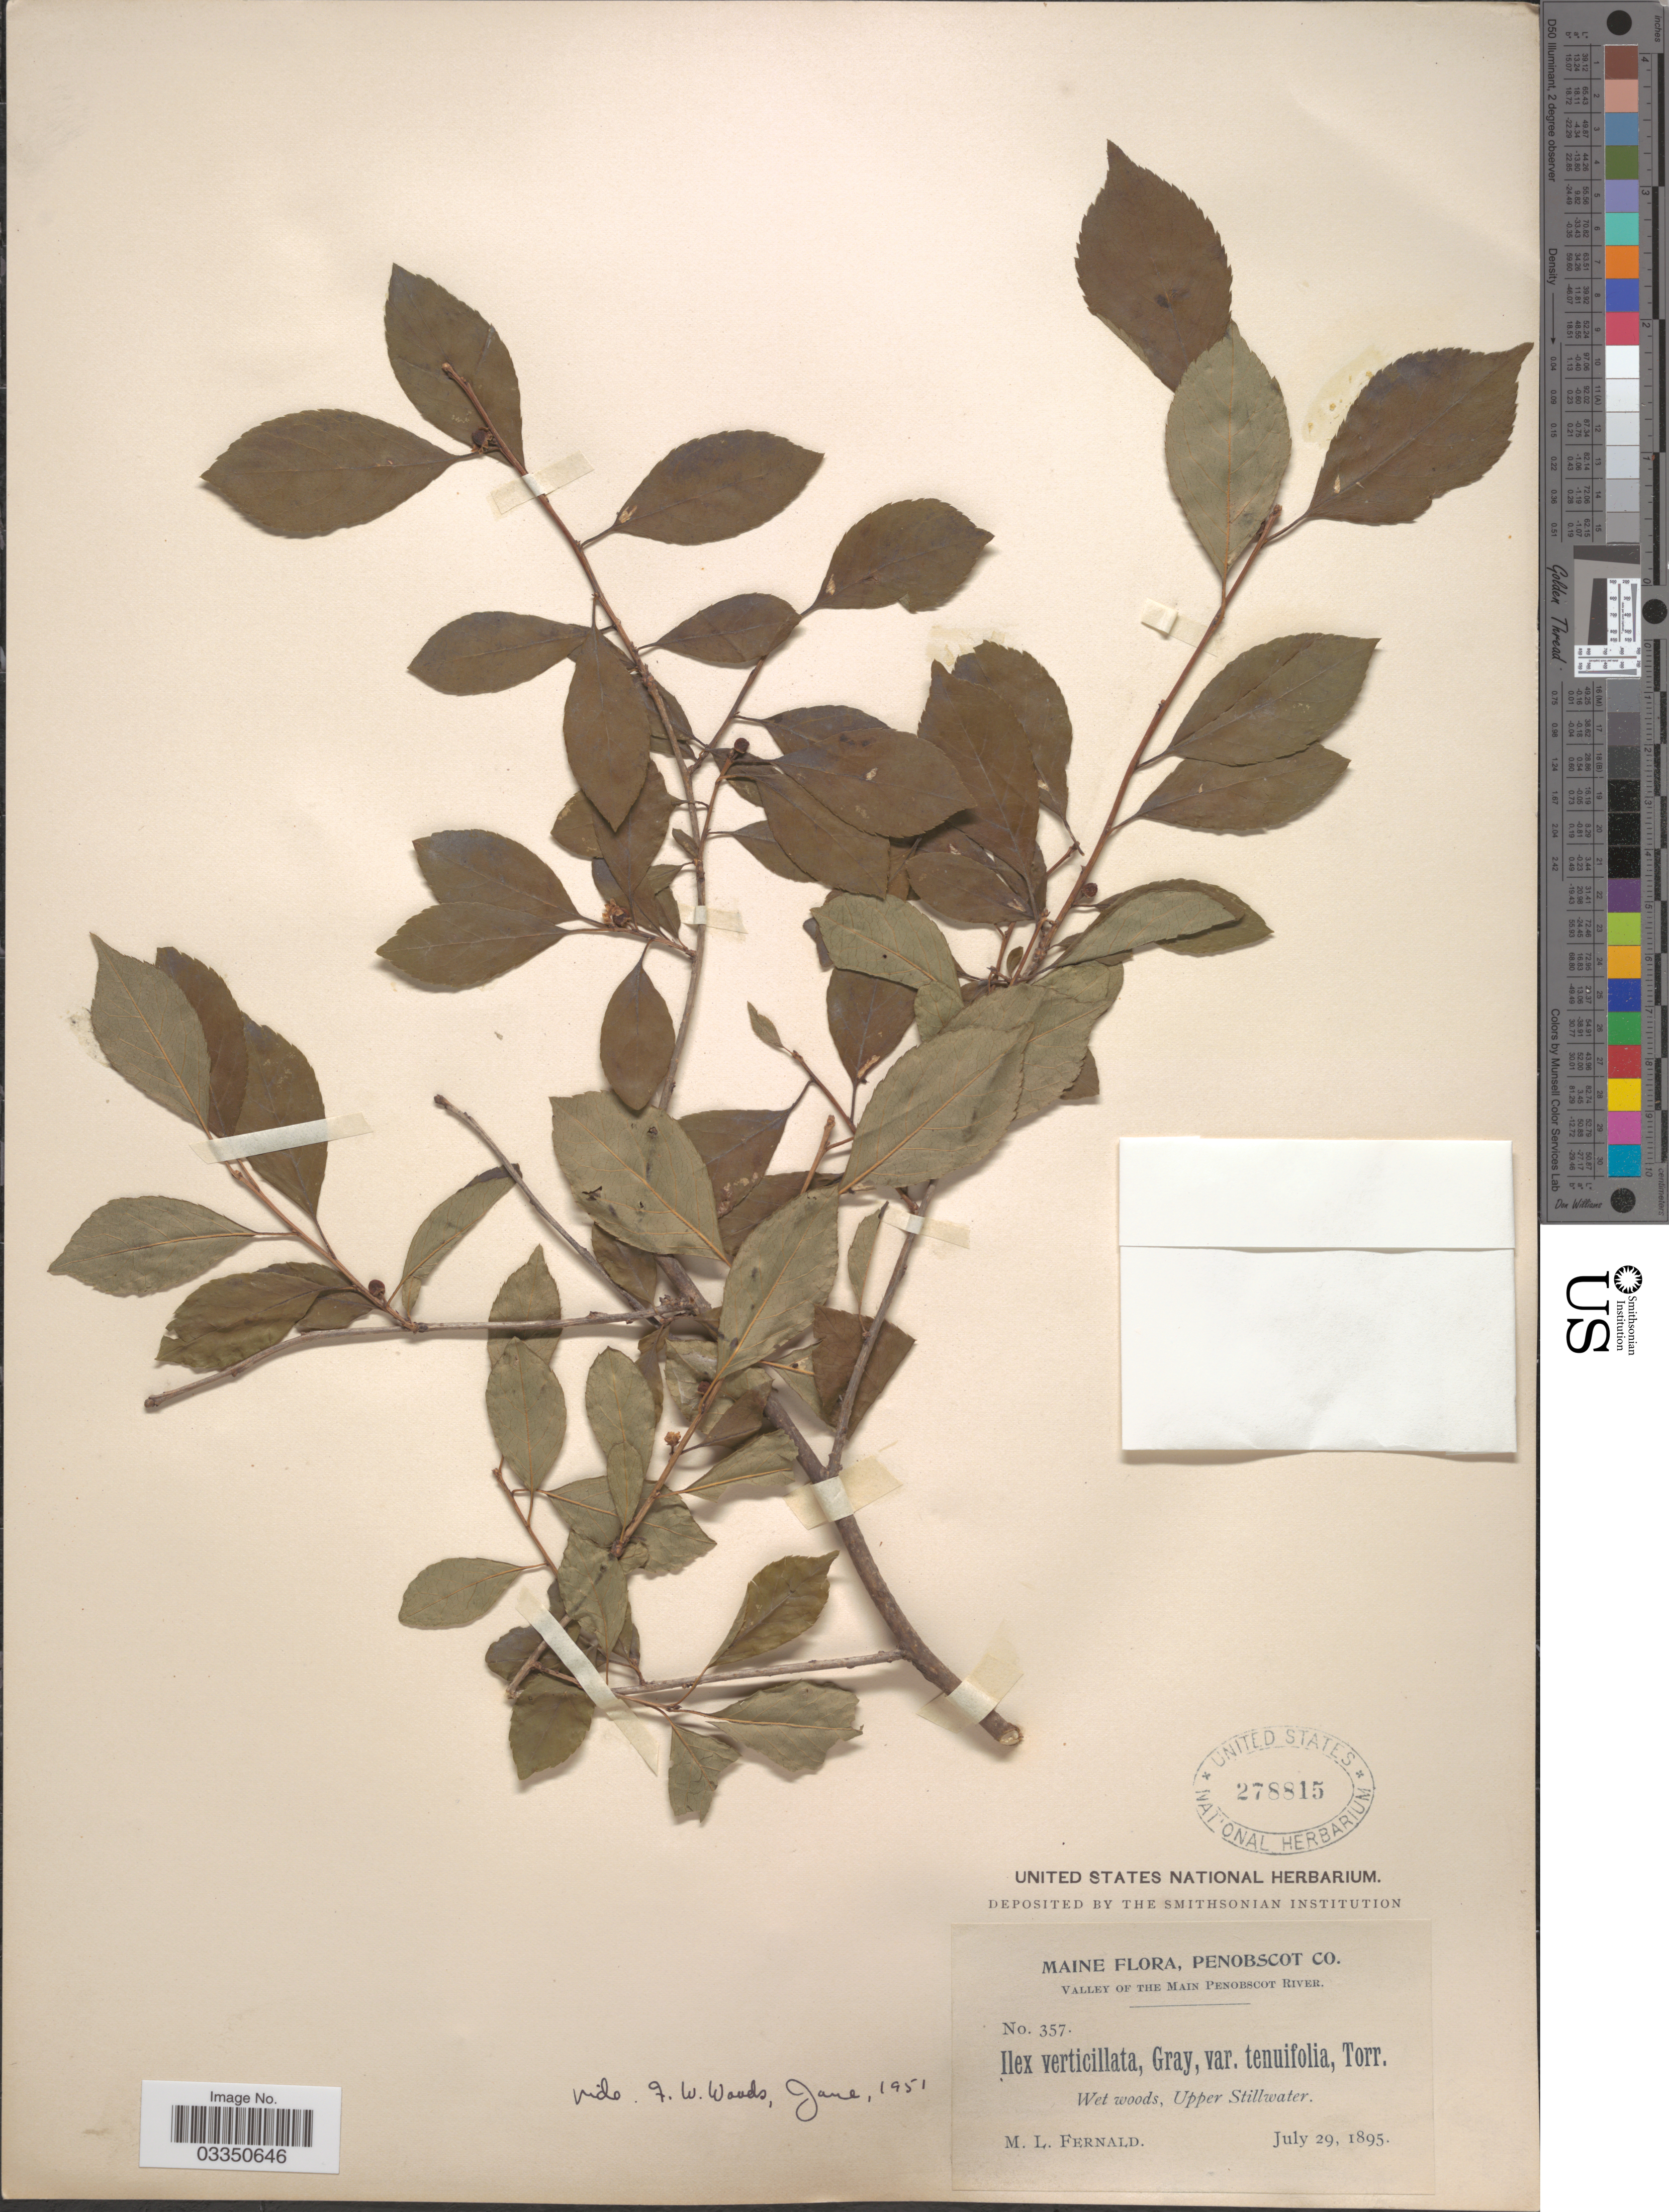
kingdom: Plantae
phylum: Tracheophyta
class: Magnoliopsida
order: Aquifoliales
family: Aquifoliaceae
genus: Ilex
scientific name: Ilex verticillata var. tenuifolia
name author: (Torr.) S. Watson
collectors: M. L. Fernald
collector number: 357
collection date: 1895-07-29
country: United States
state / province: Maine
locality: Penobscot Co. Valley of the Main Penobscot River. Upper Stillwater.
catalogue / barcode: US 278815